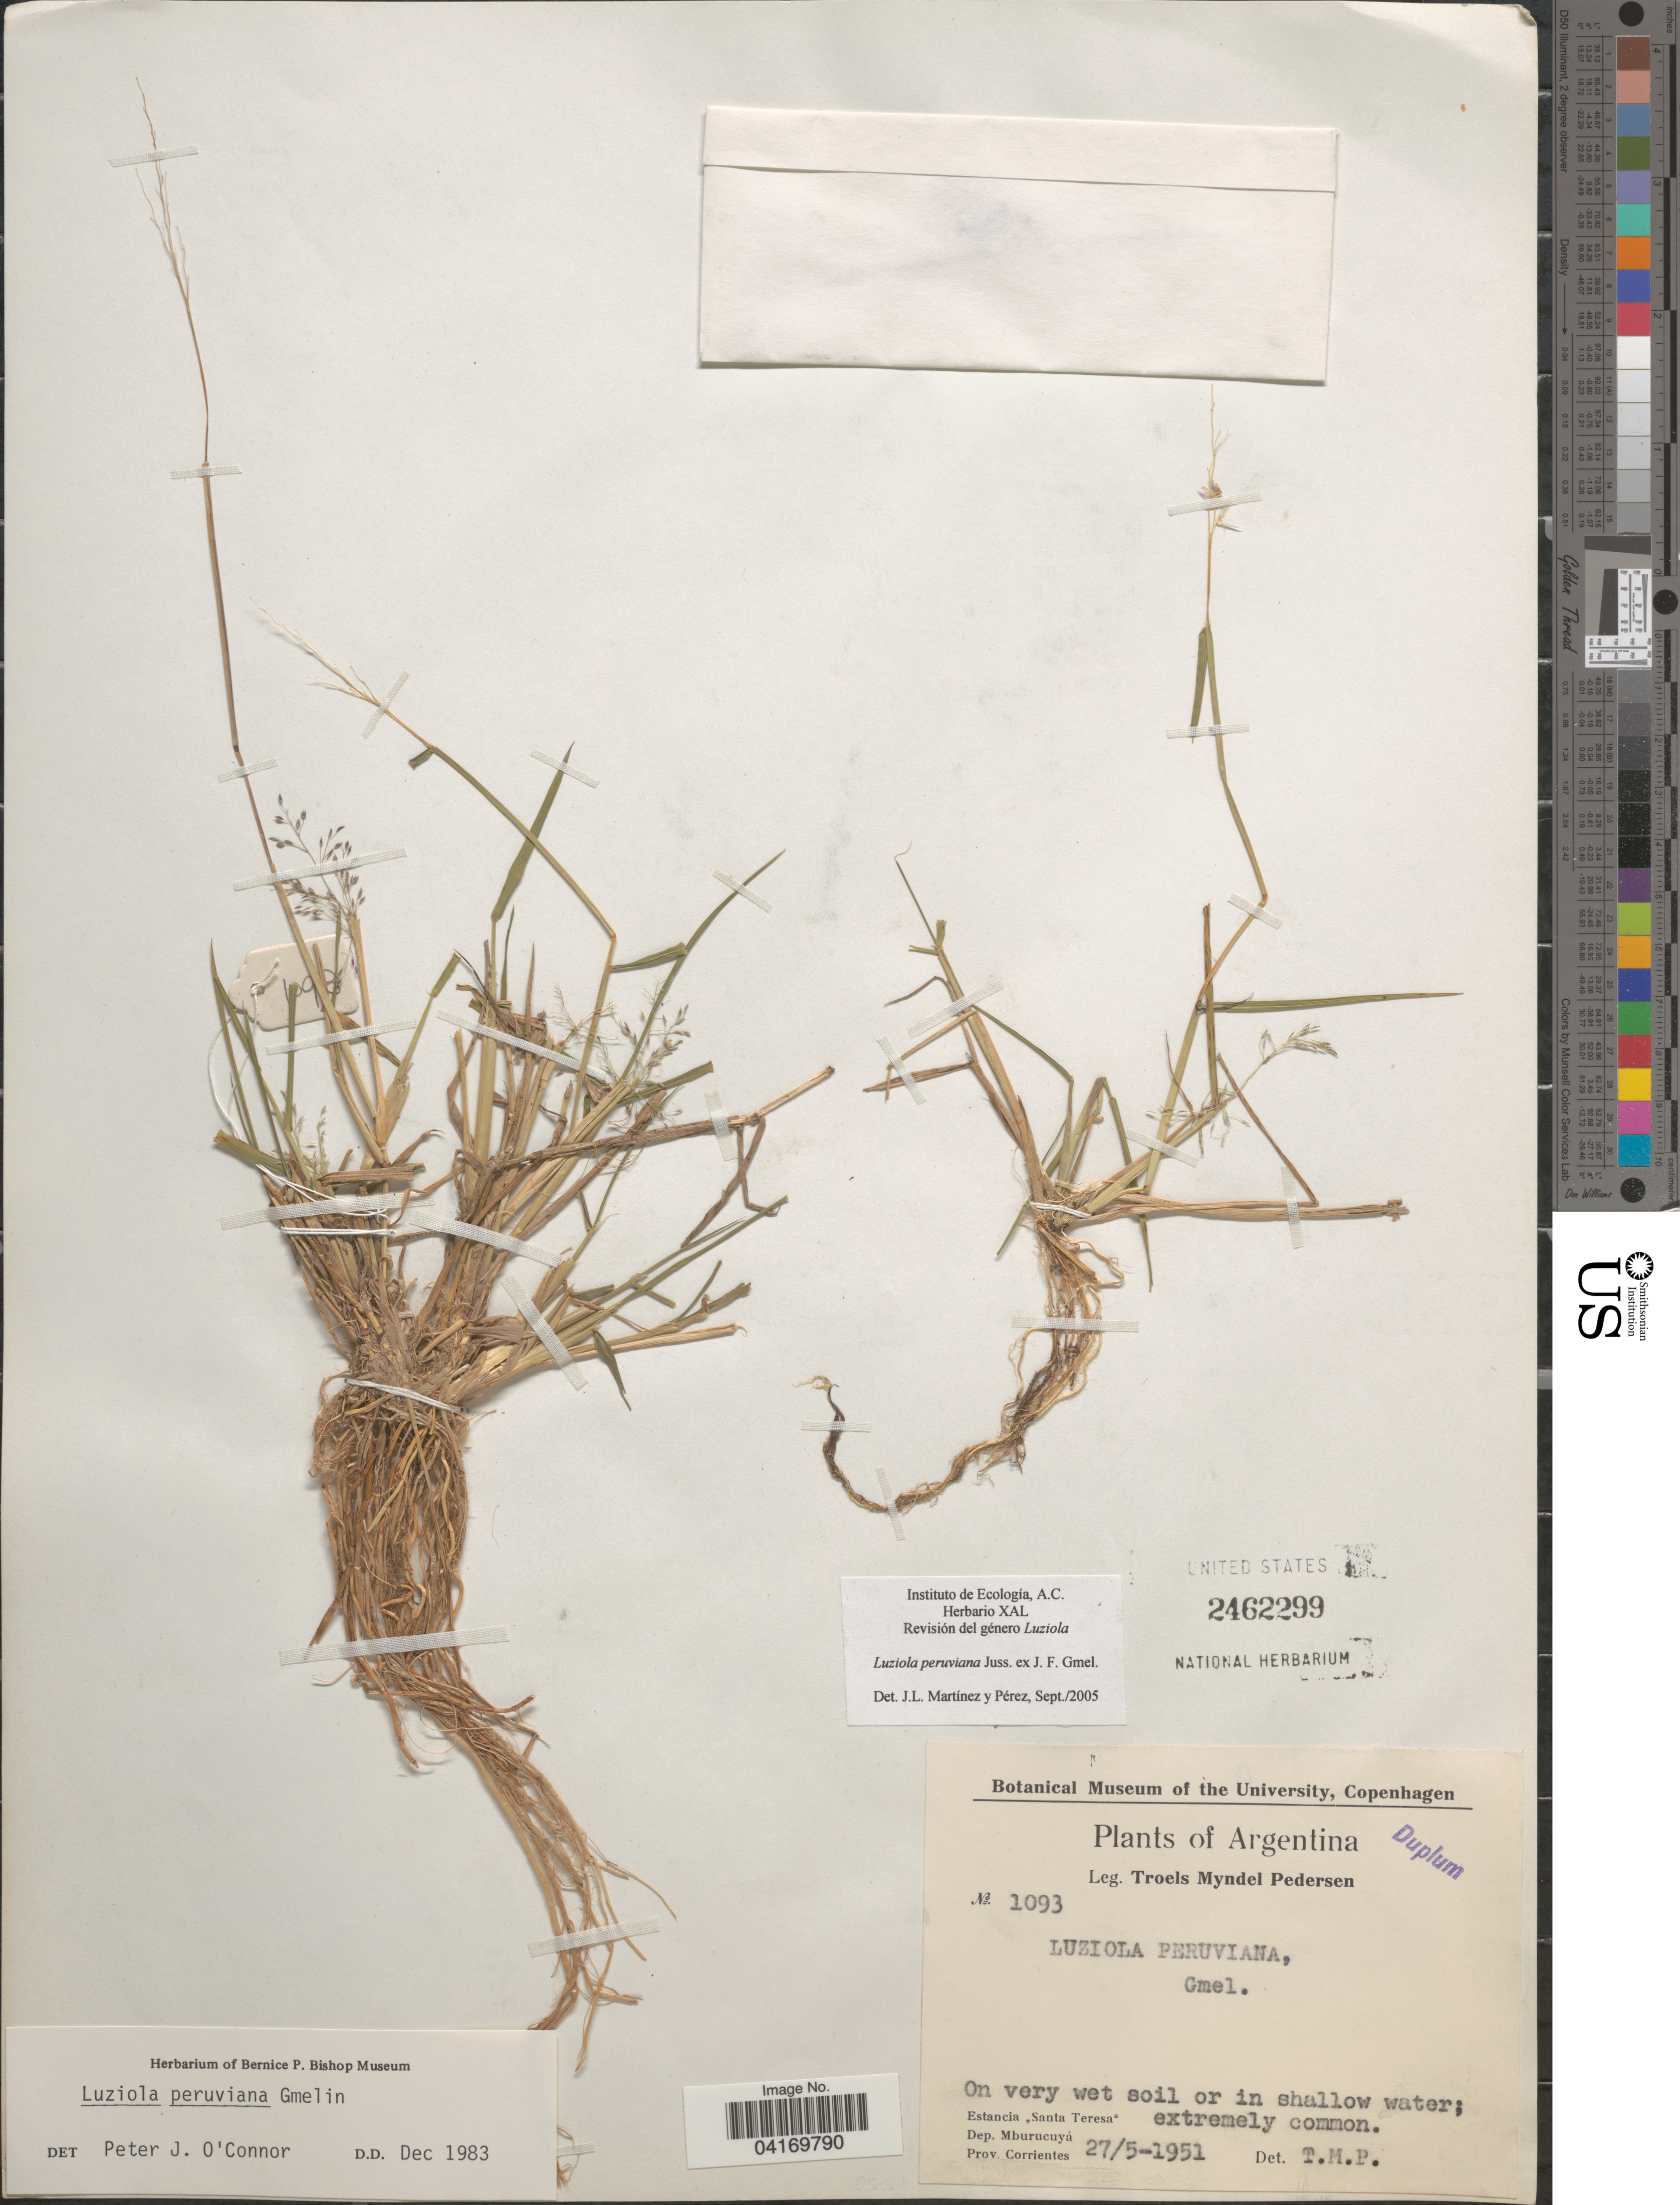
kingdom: Plantae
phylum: Tracheophyta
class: Liliopsida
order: Poales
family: Poaceae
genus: Luziola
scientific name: Luziola peruviana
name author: Juss. ex J.F. Gmel.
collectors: T. Pederson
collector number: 1093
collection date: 1951-05-27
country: Argentina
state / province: Corrientes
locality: Estancia "Santa Teresa". Dep. Mburucuyá.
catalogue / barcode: US 2462299